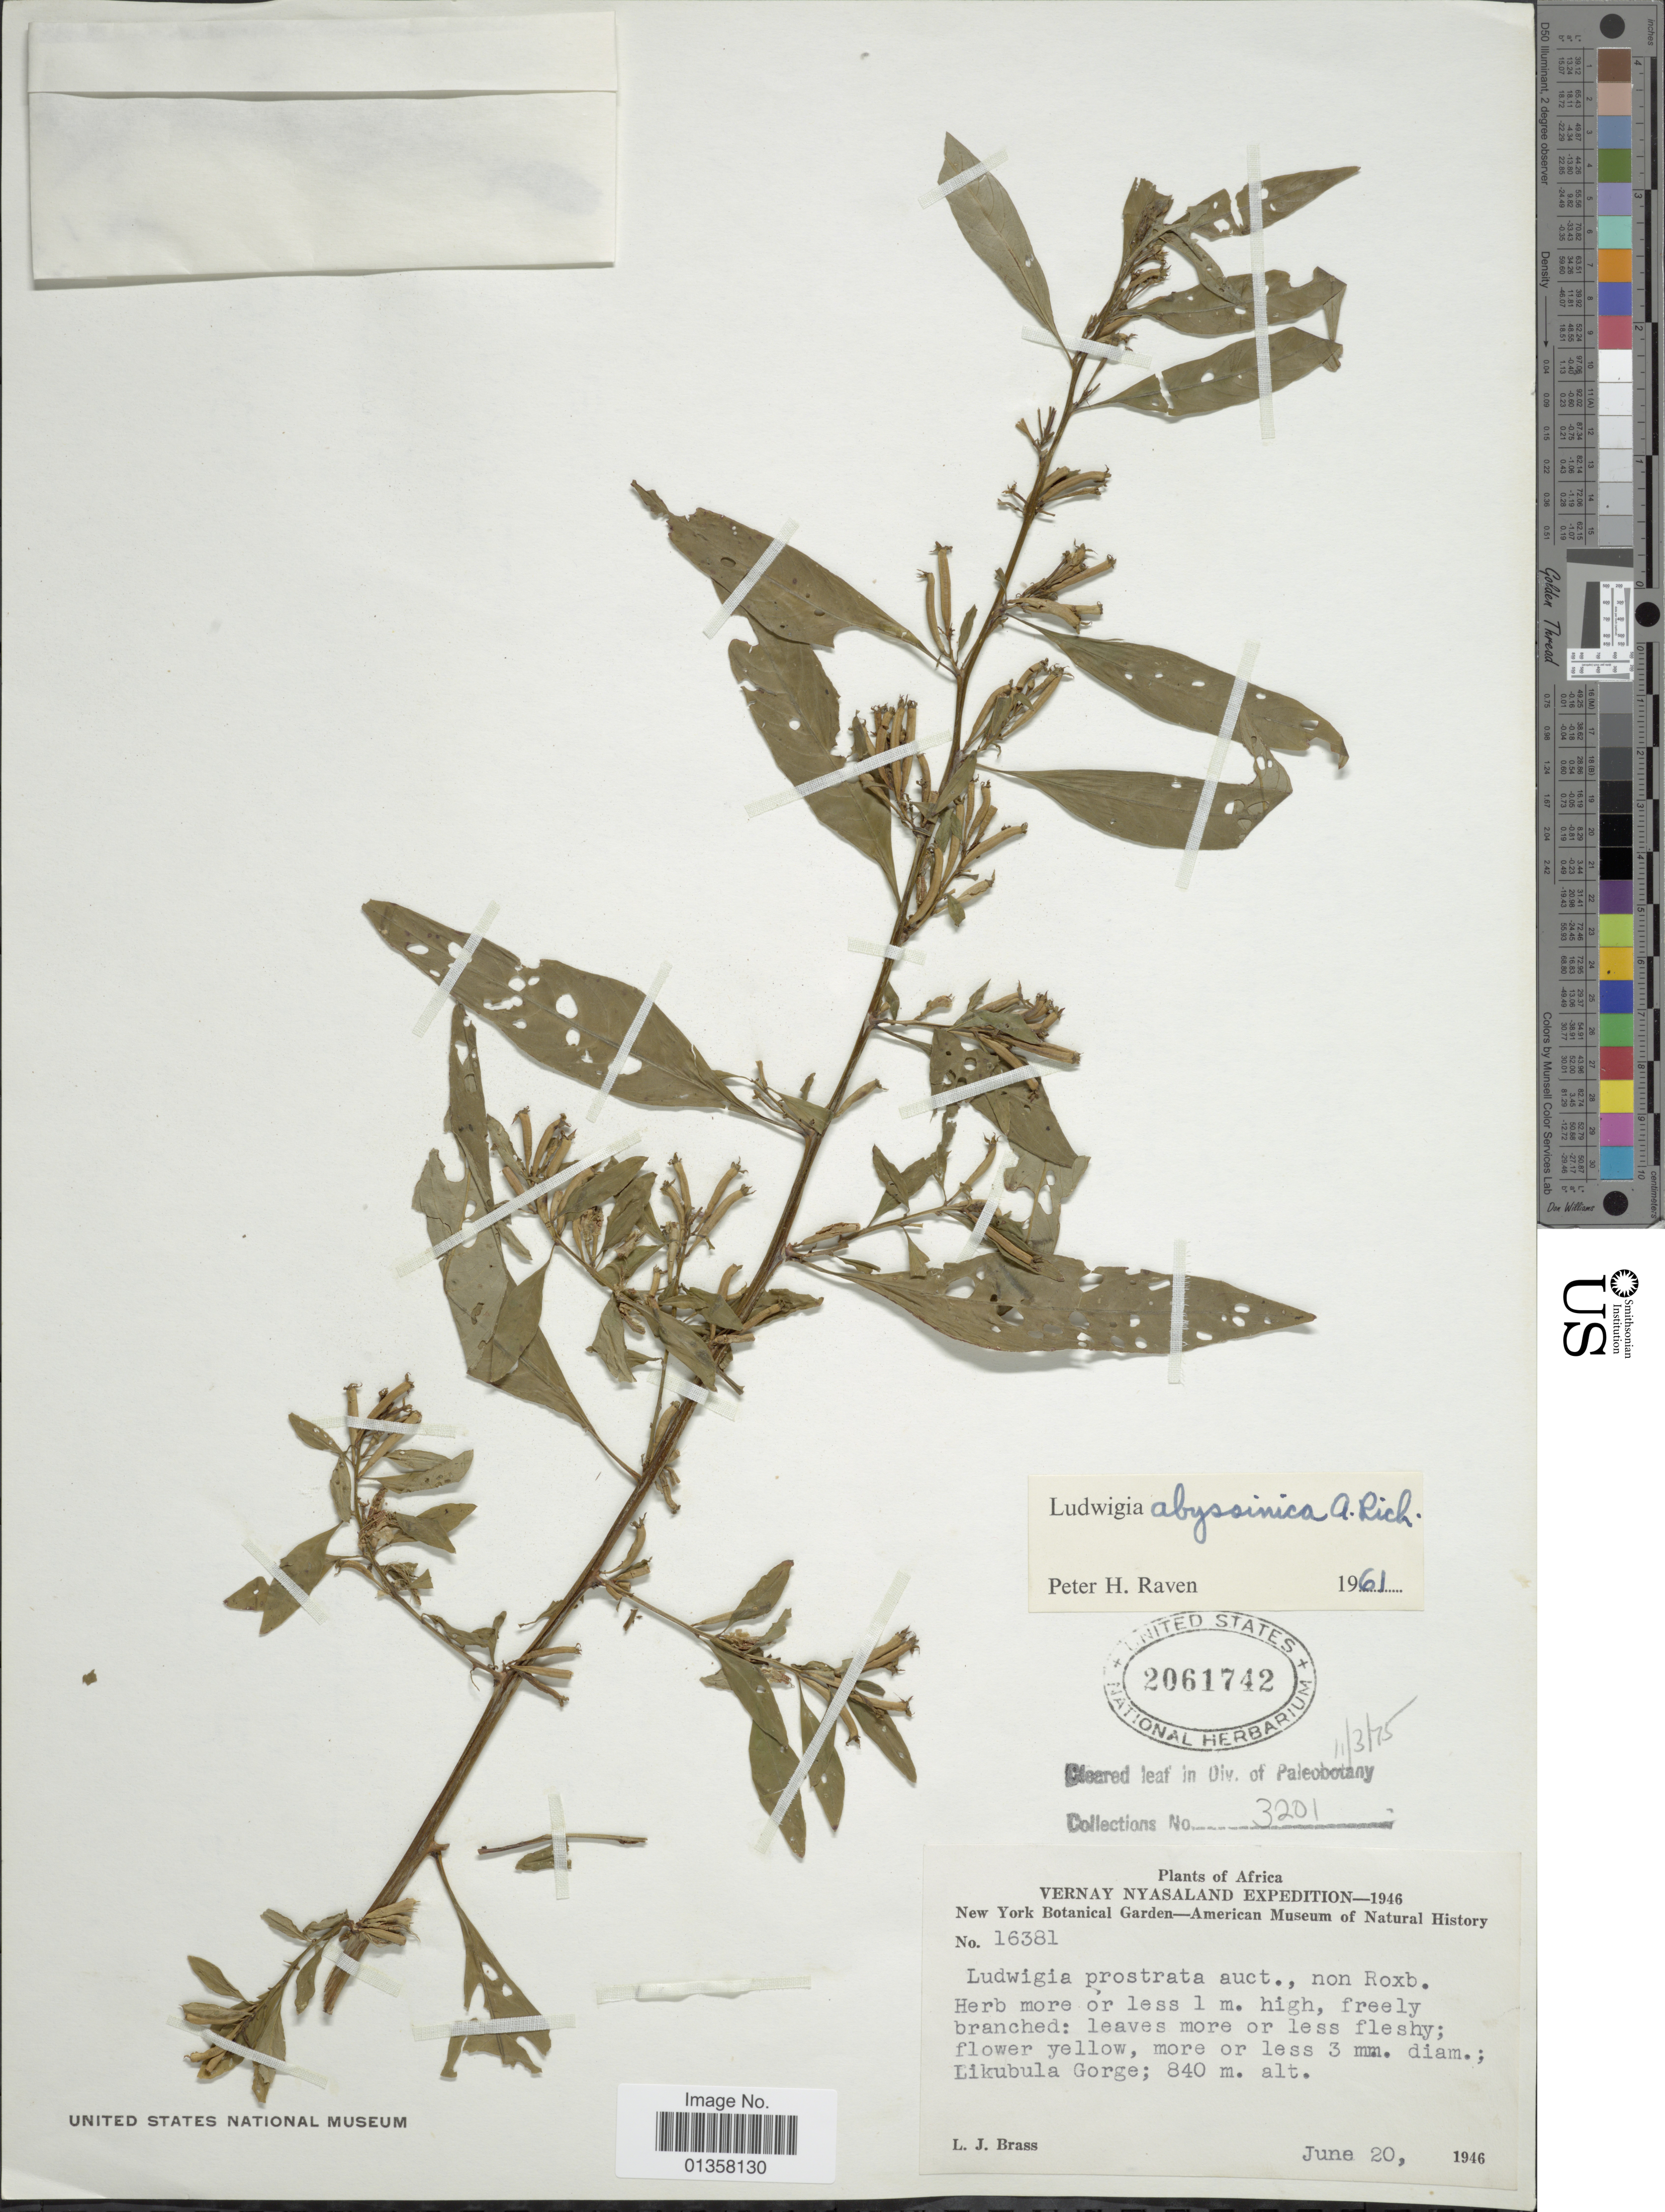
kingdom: Plantae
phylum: Tracheophyta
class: Magnoliopsida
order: Myrtales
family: Onagraceae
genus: Ludwigia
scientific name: Ludwigia abyssinica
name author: A. Rich.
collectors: L. J. Brass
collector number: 16381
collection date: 1946-06-20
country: Malawi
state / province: Southern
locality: Africa, Likubula Gorge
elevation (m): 840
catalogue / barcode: US 2061742